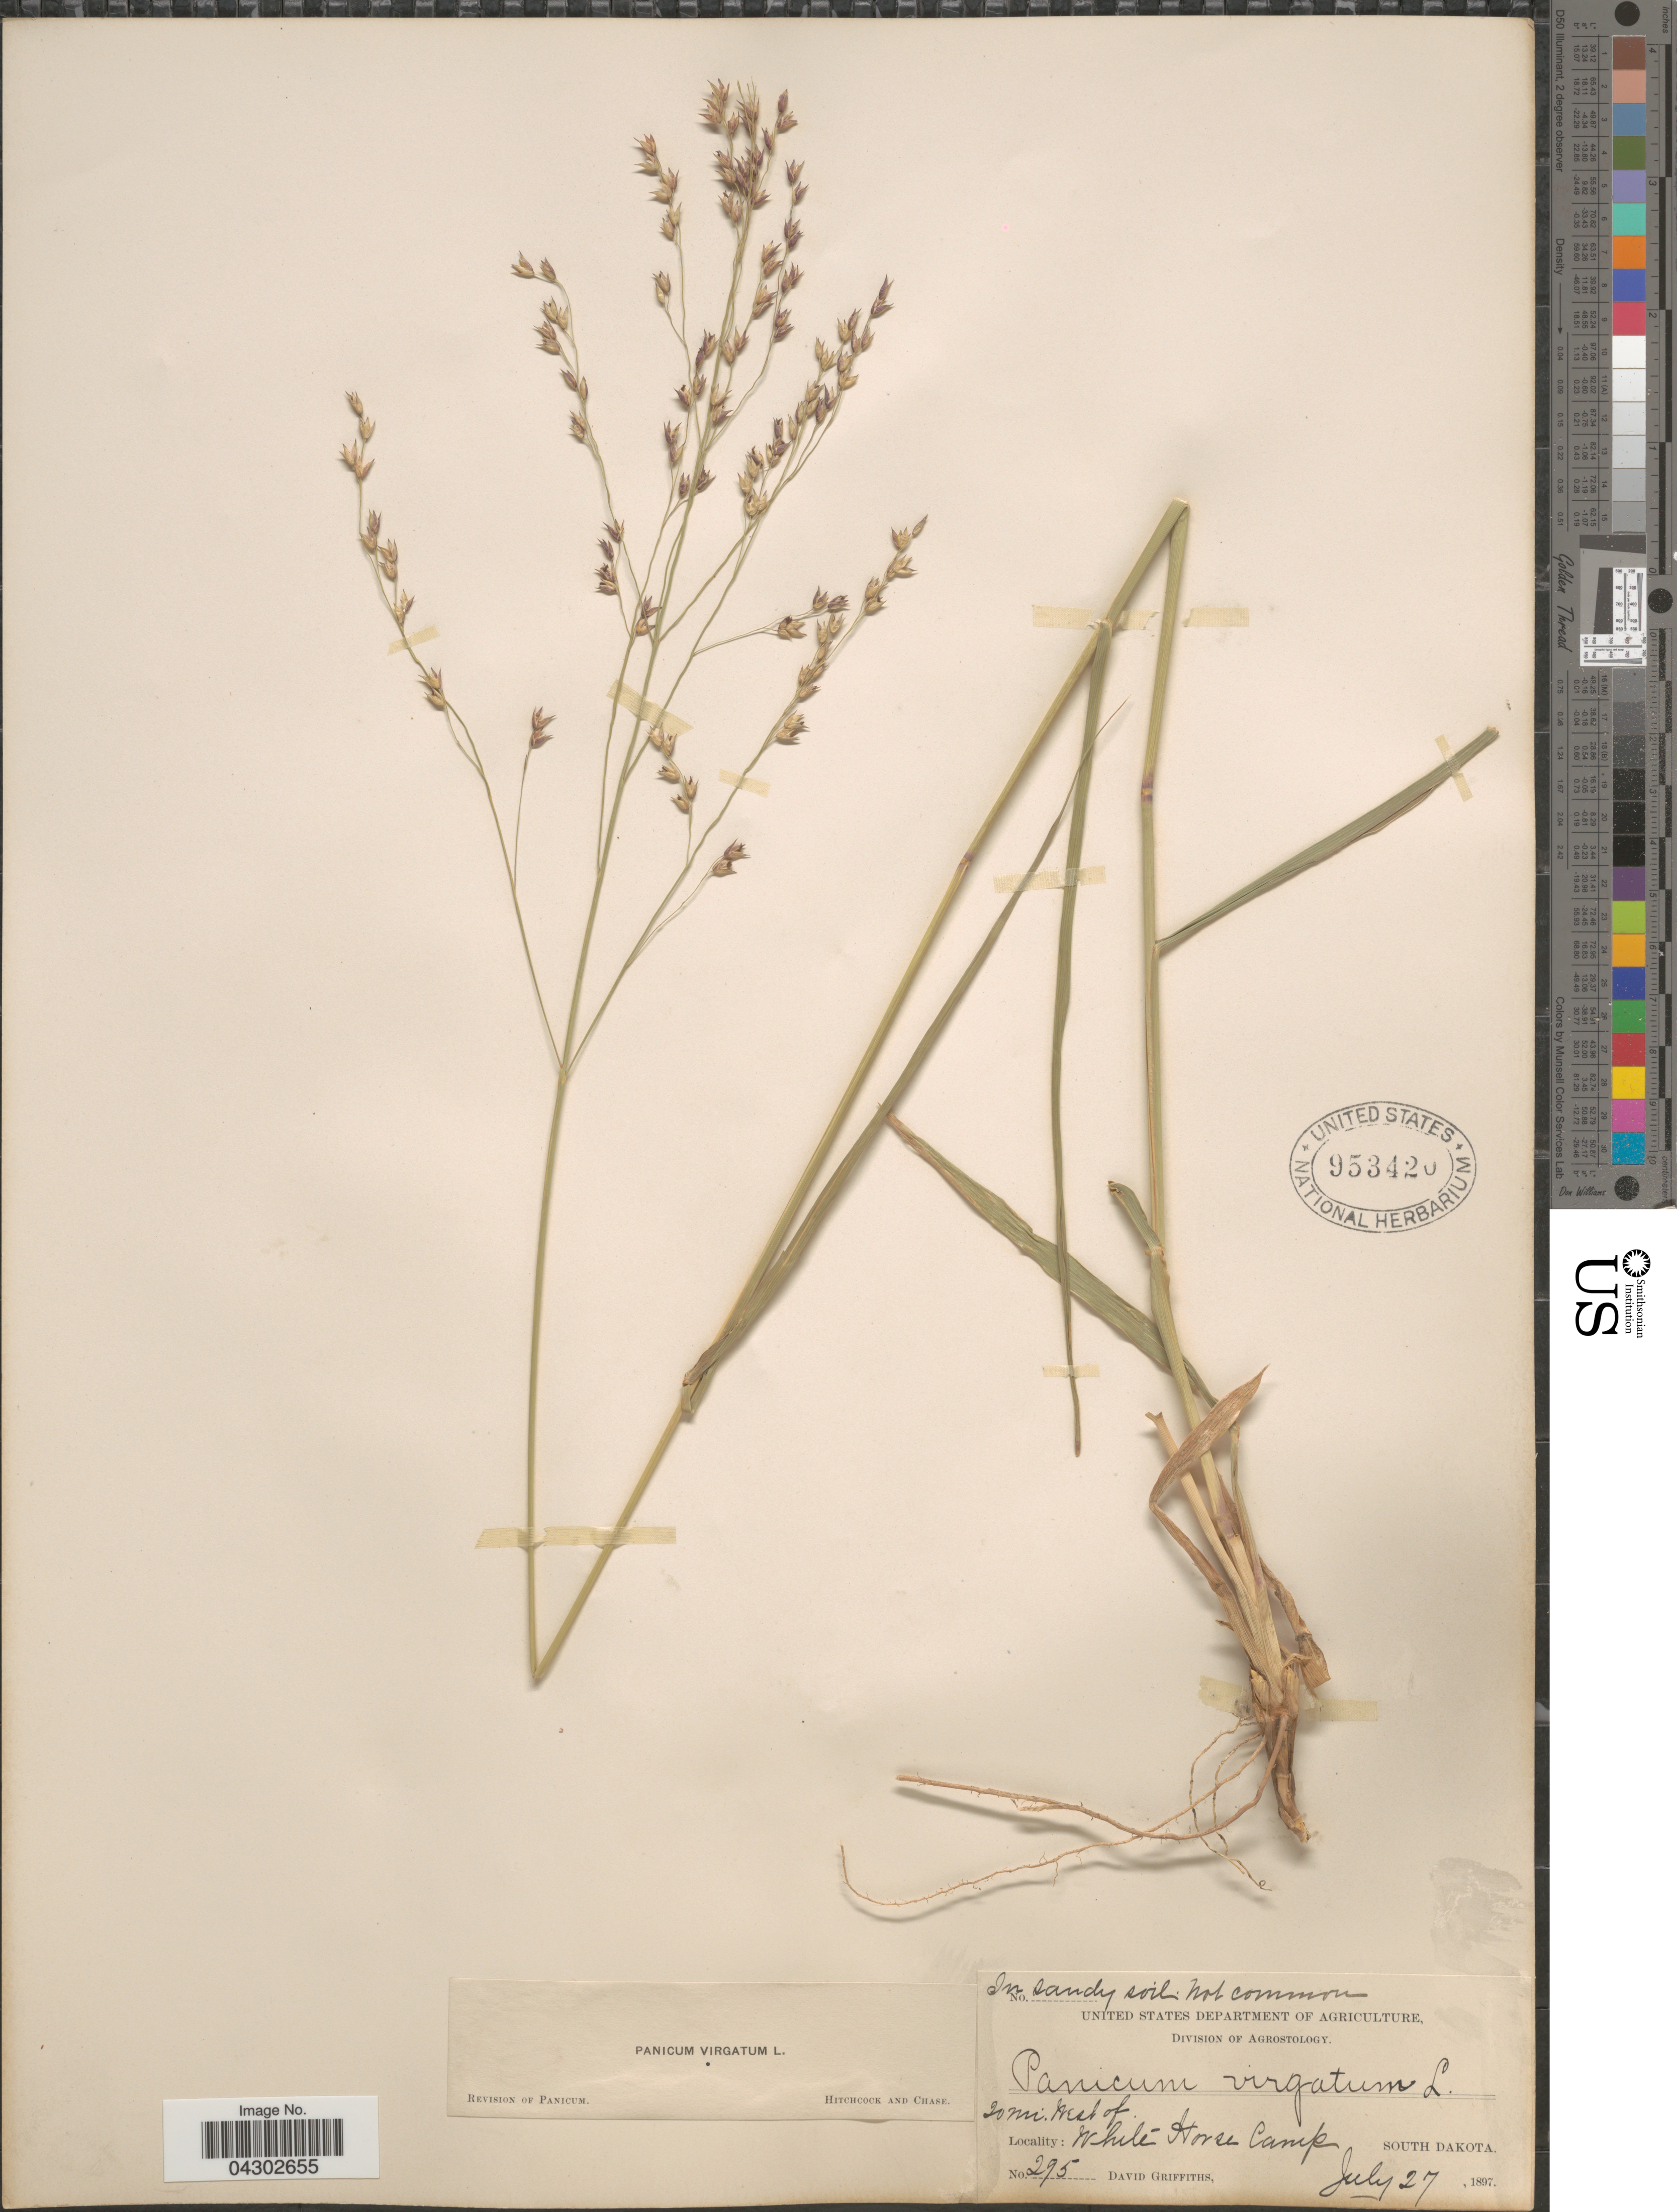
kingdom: Plantae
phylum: Tracheophyta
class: Liliopsida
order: Poales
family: Poaceae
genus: Panicum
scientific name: Panicum virgatum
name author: L.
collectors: D. Griffiths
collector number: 295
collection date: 1897-07-27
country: United States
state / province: South Dakota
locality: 20 mi. West of White Horse Camp.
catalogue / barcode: US 953420